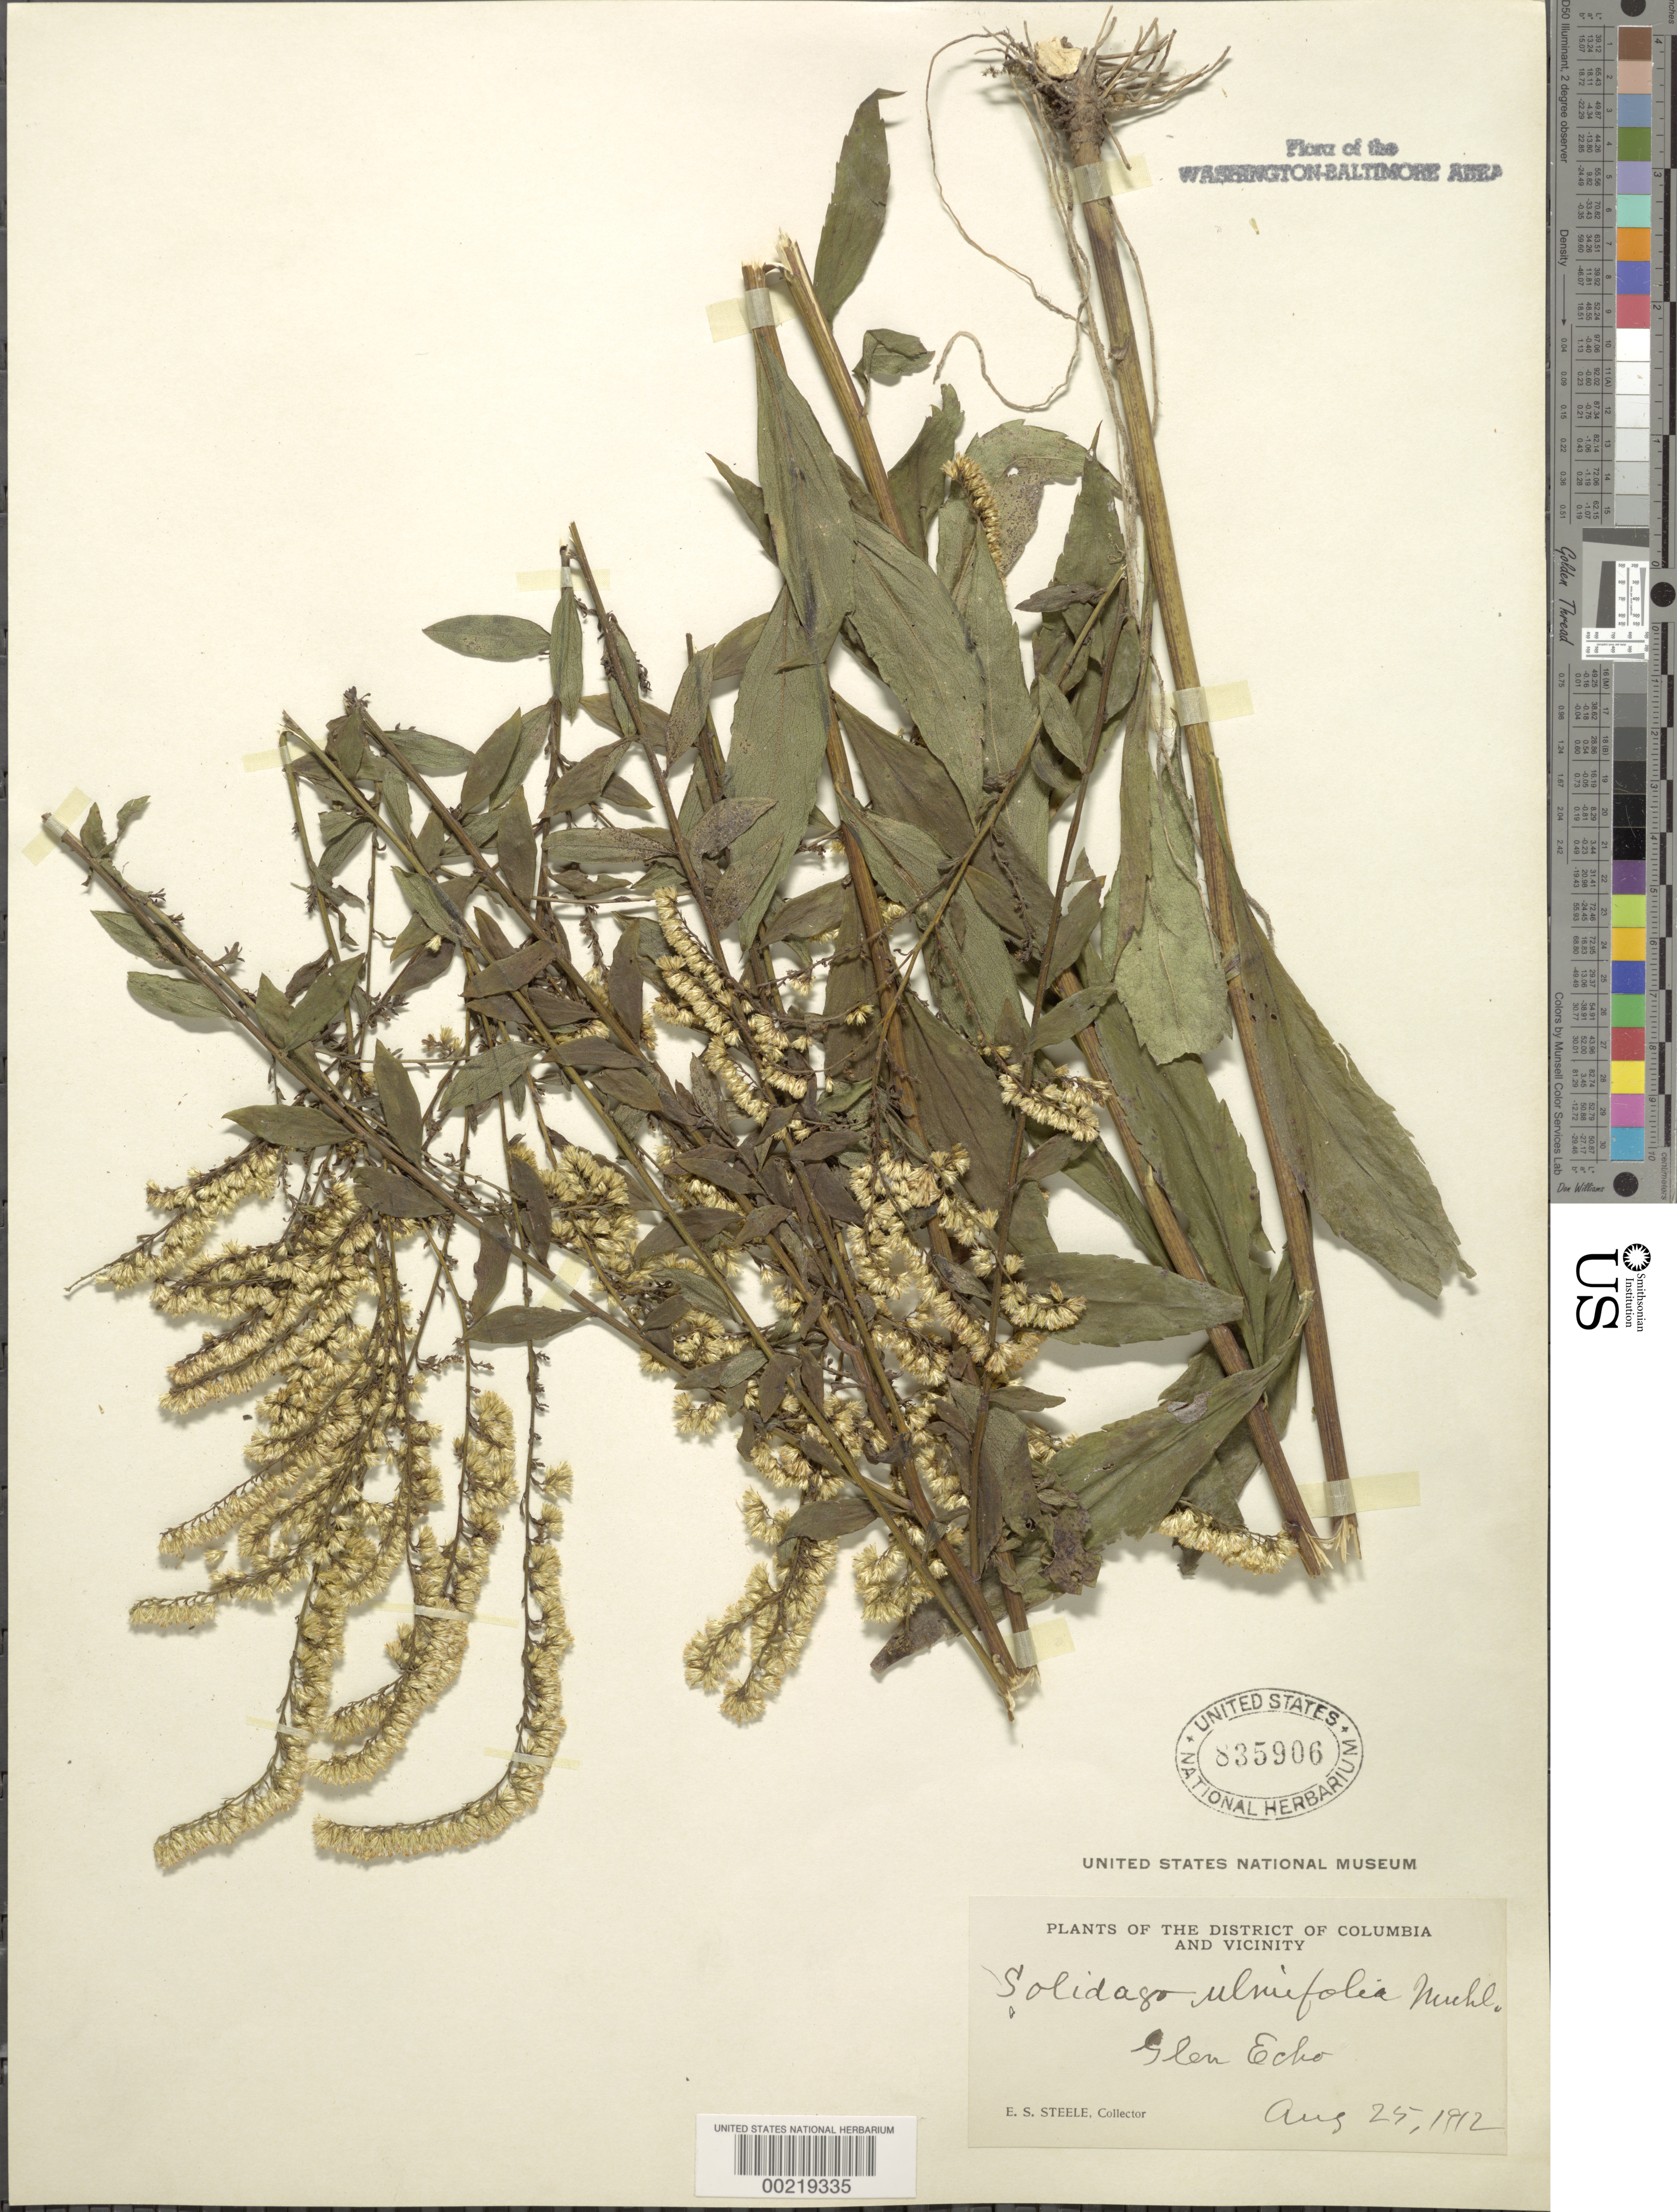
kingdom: Plantae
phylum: Tracheophyta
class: Magnoliopsida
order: Asterales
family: Asteraceae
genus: Solidago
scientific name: Solidago ulmifolia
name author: Muhl. ex Willd.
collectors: E. Steele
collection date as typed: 25 Aug 1912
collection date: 1912-08-25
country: United States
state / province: Maryland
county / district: Montgomery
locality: Glen Echo C. & O. Canal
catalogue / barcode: US 835906